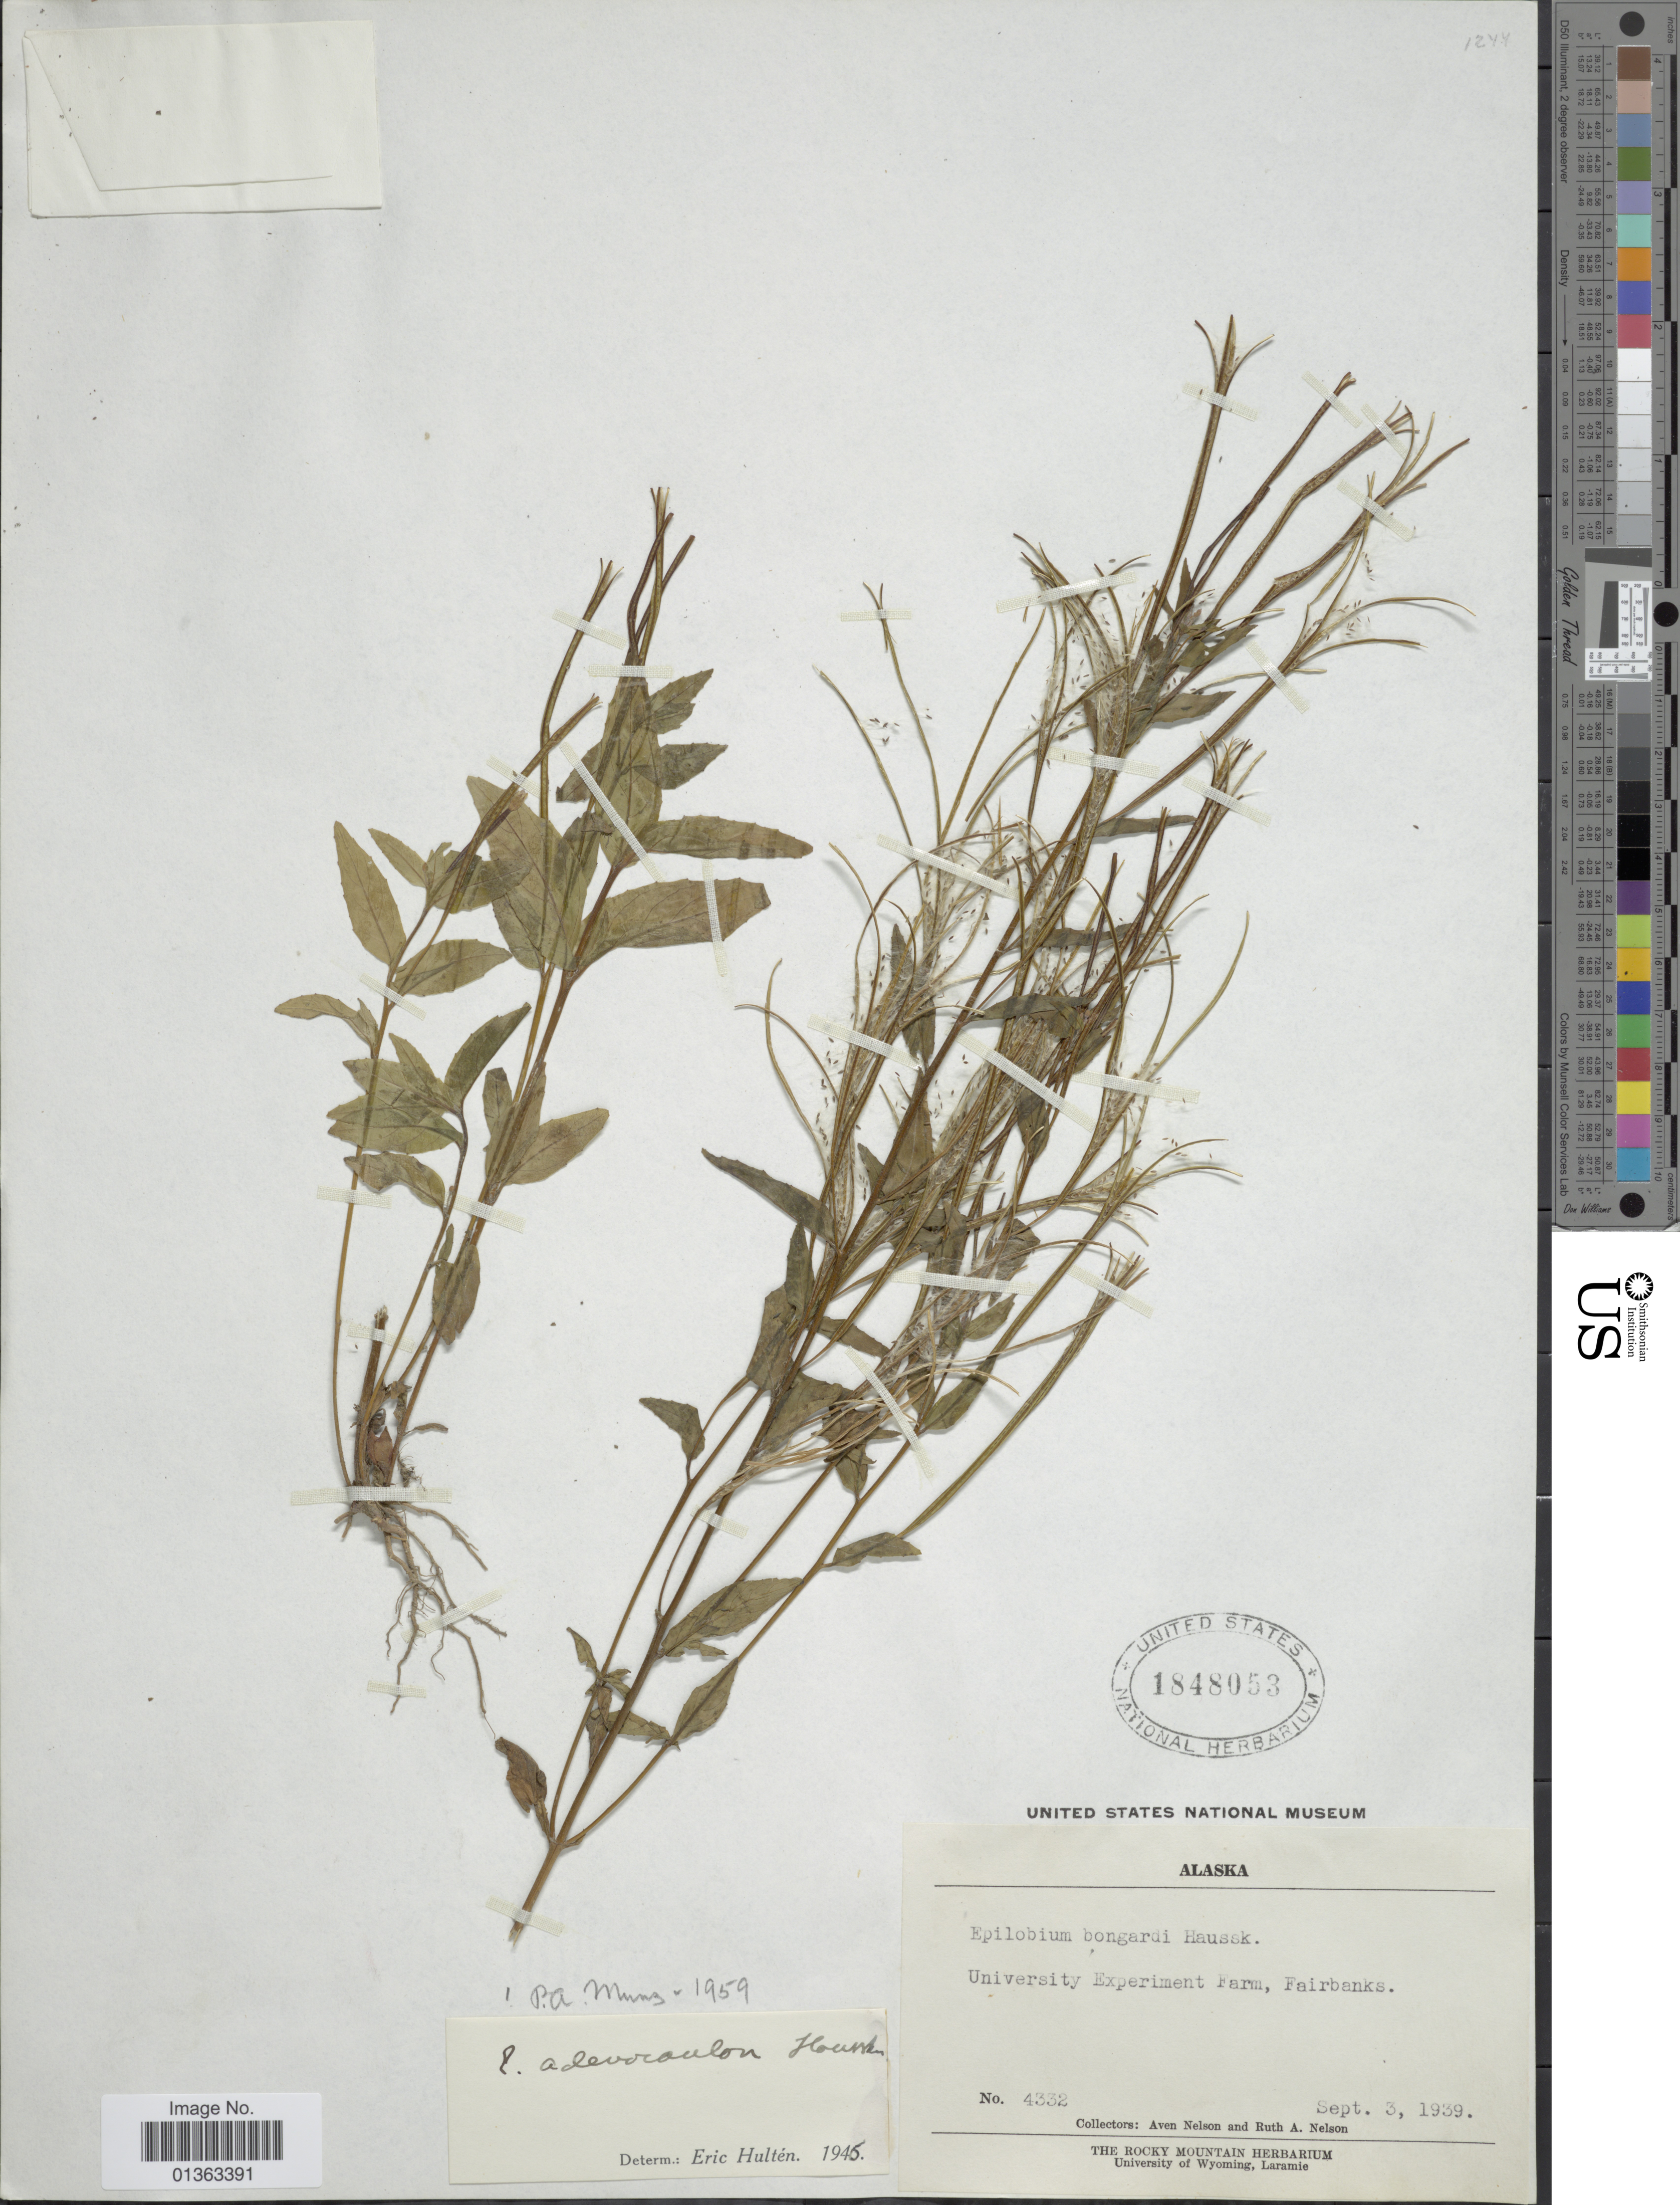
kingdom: Plantae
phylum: Tracheophyta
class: Magnoliopsida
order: Myrtales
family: Onagraceae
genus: Epilobium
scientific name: Epilobium ciliatum subsp. ciliatum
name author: Raf.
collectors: A. Nelson & R. A. Nelson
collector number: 4332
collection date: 1939-09-03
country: United States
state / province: Alaska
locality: University Experiment Farm, Fairbanks.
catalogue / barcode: US 1848053